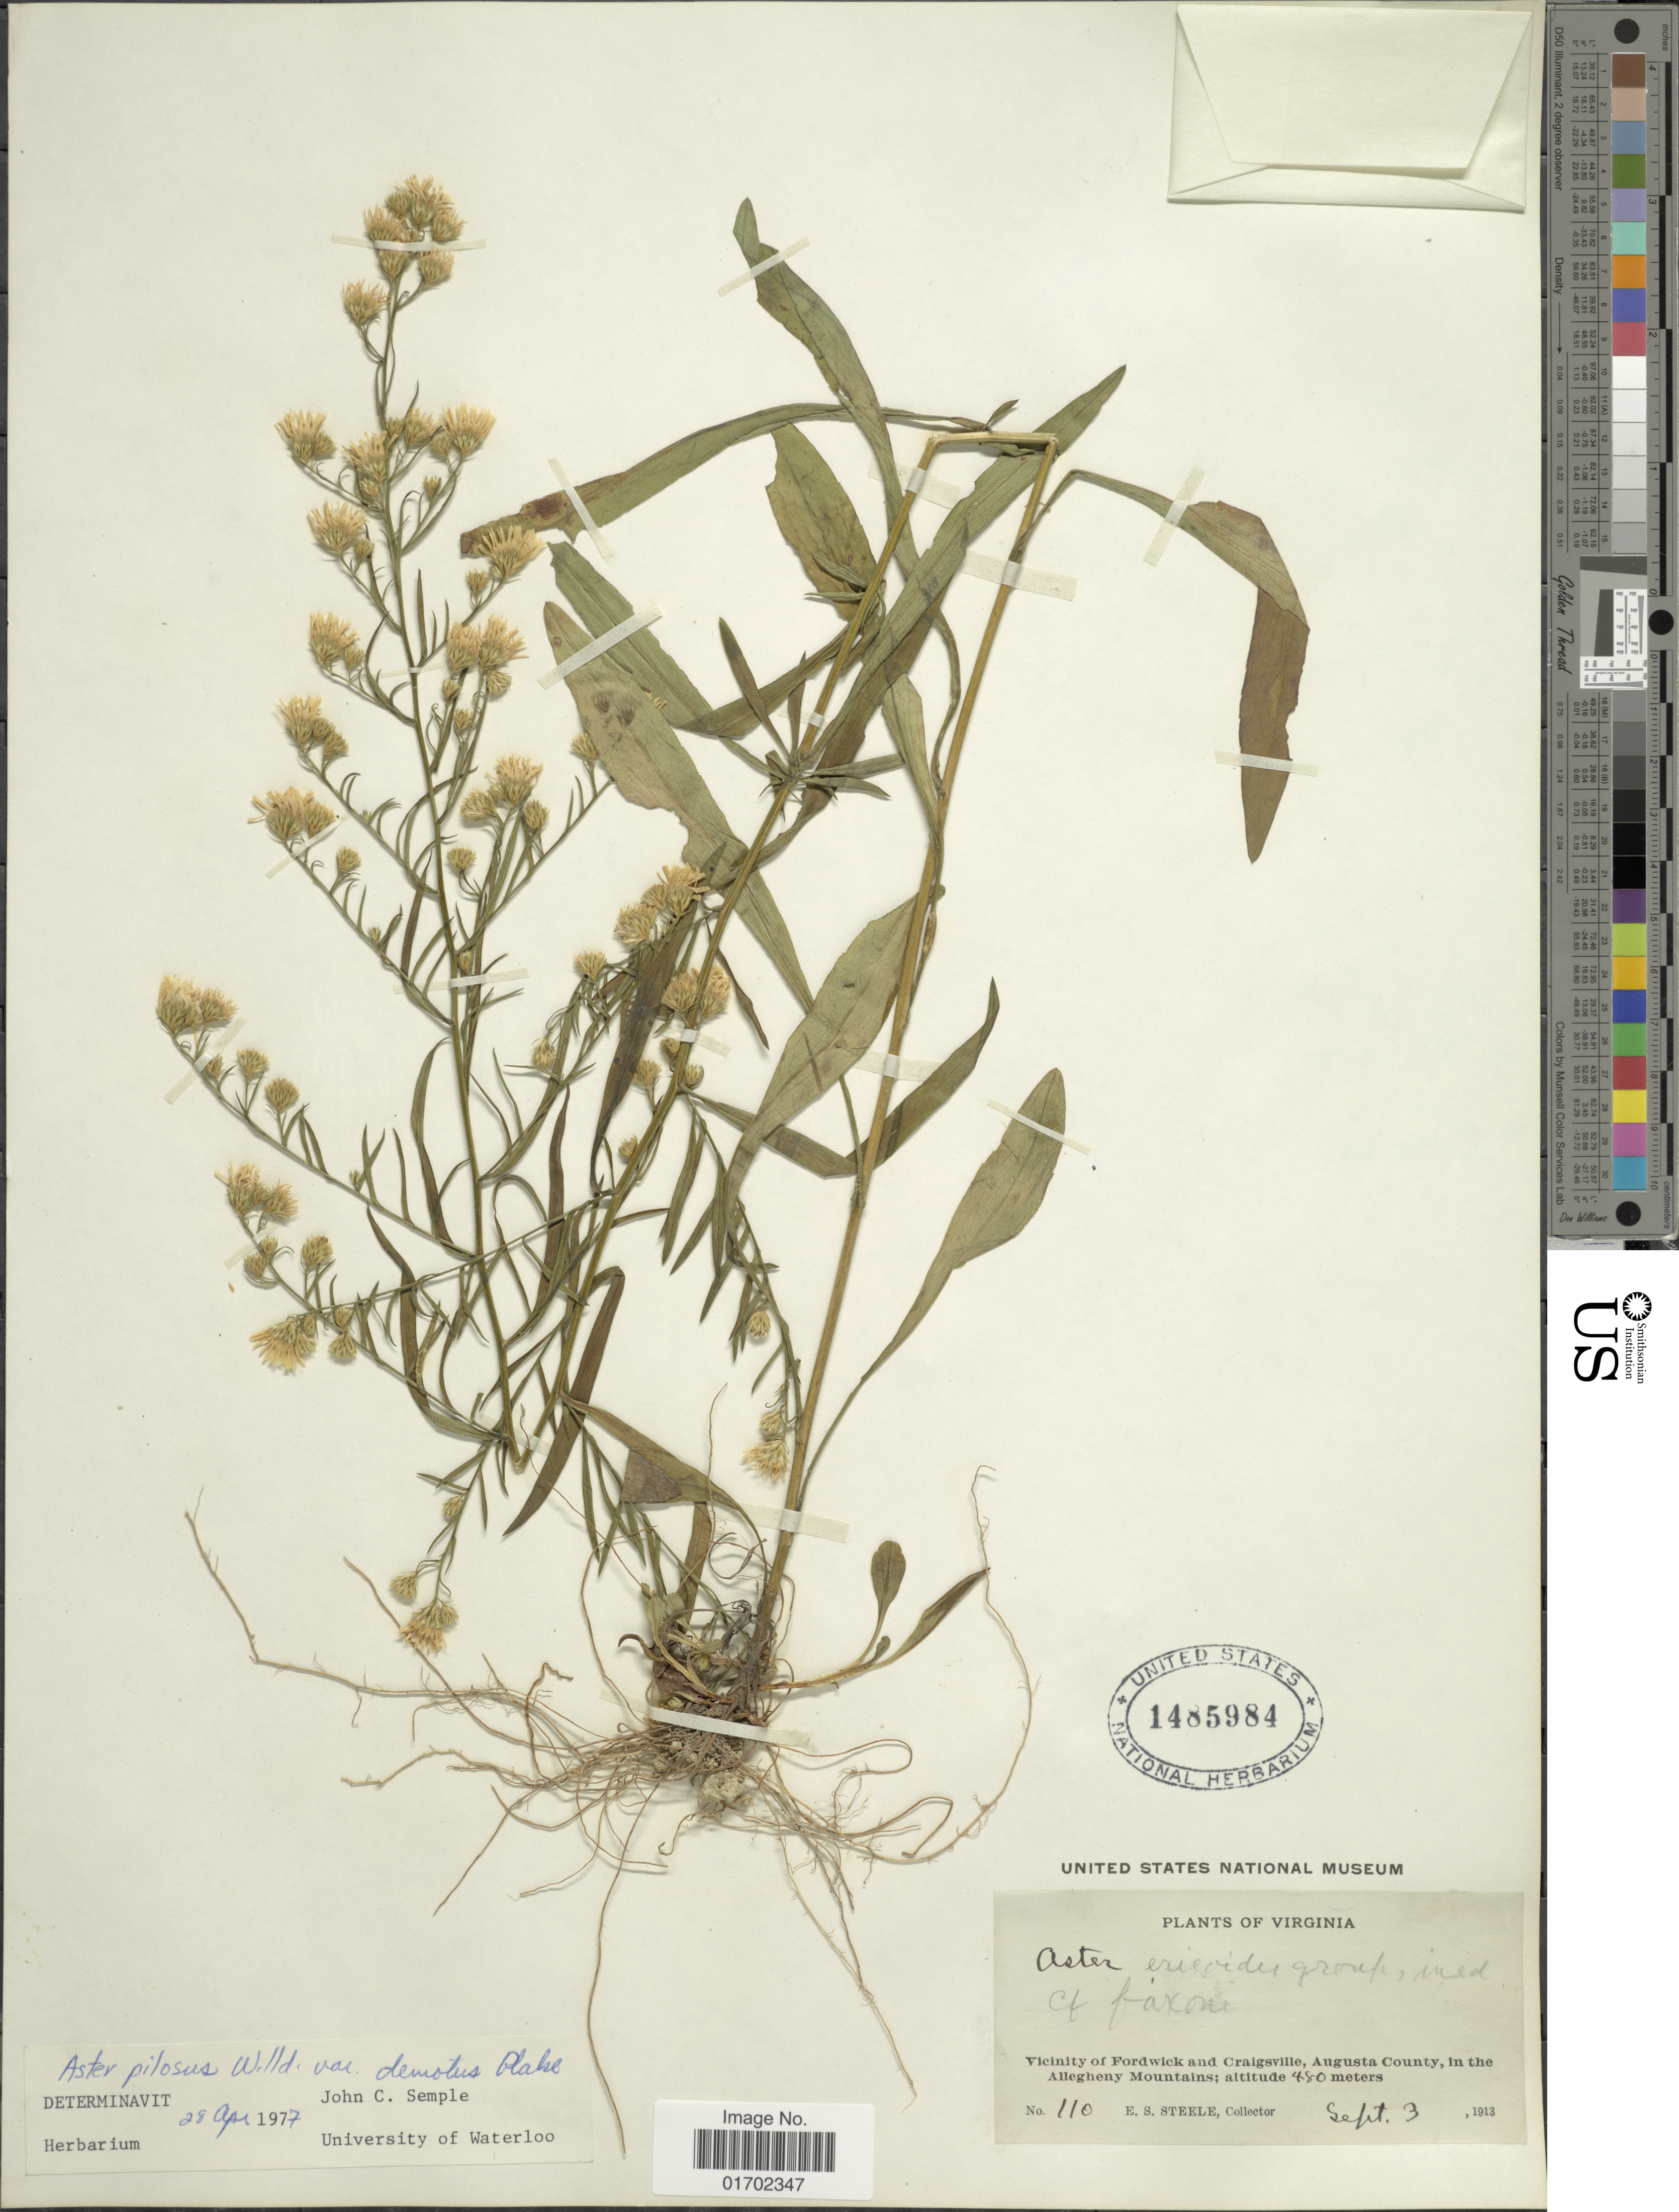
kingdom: Plantae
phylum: Tracheophyta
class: Magnoliopsida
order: Asterales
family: Asteraceae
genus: Symphyotrichum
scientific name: Symphyotrichum pilosum var. pilosum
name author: (Willd.) G.L. Nesom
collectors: E. Steele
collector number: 110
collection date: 1913-09-03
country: United States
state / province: Virginia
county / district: Augusta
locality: Virginia. Vicinity of Fordwick and Craigville, Augusta County, in the Allegheny Mountains.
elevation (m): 480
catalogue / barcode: US 1485984